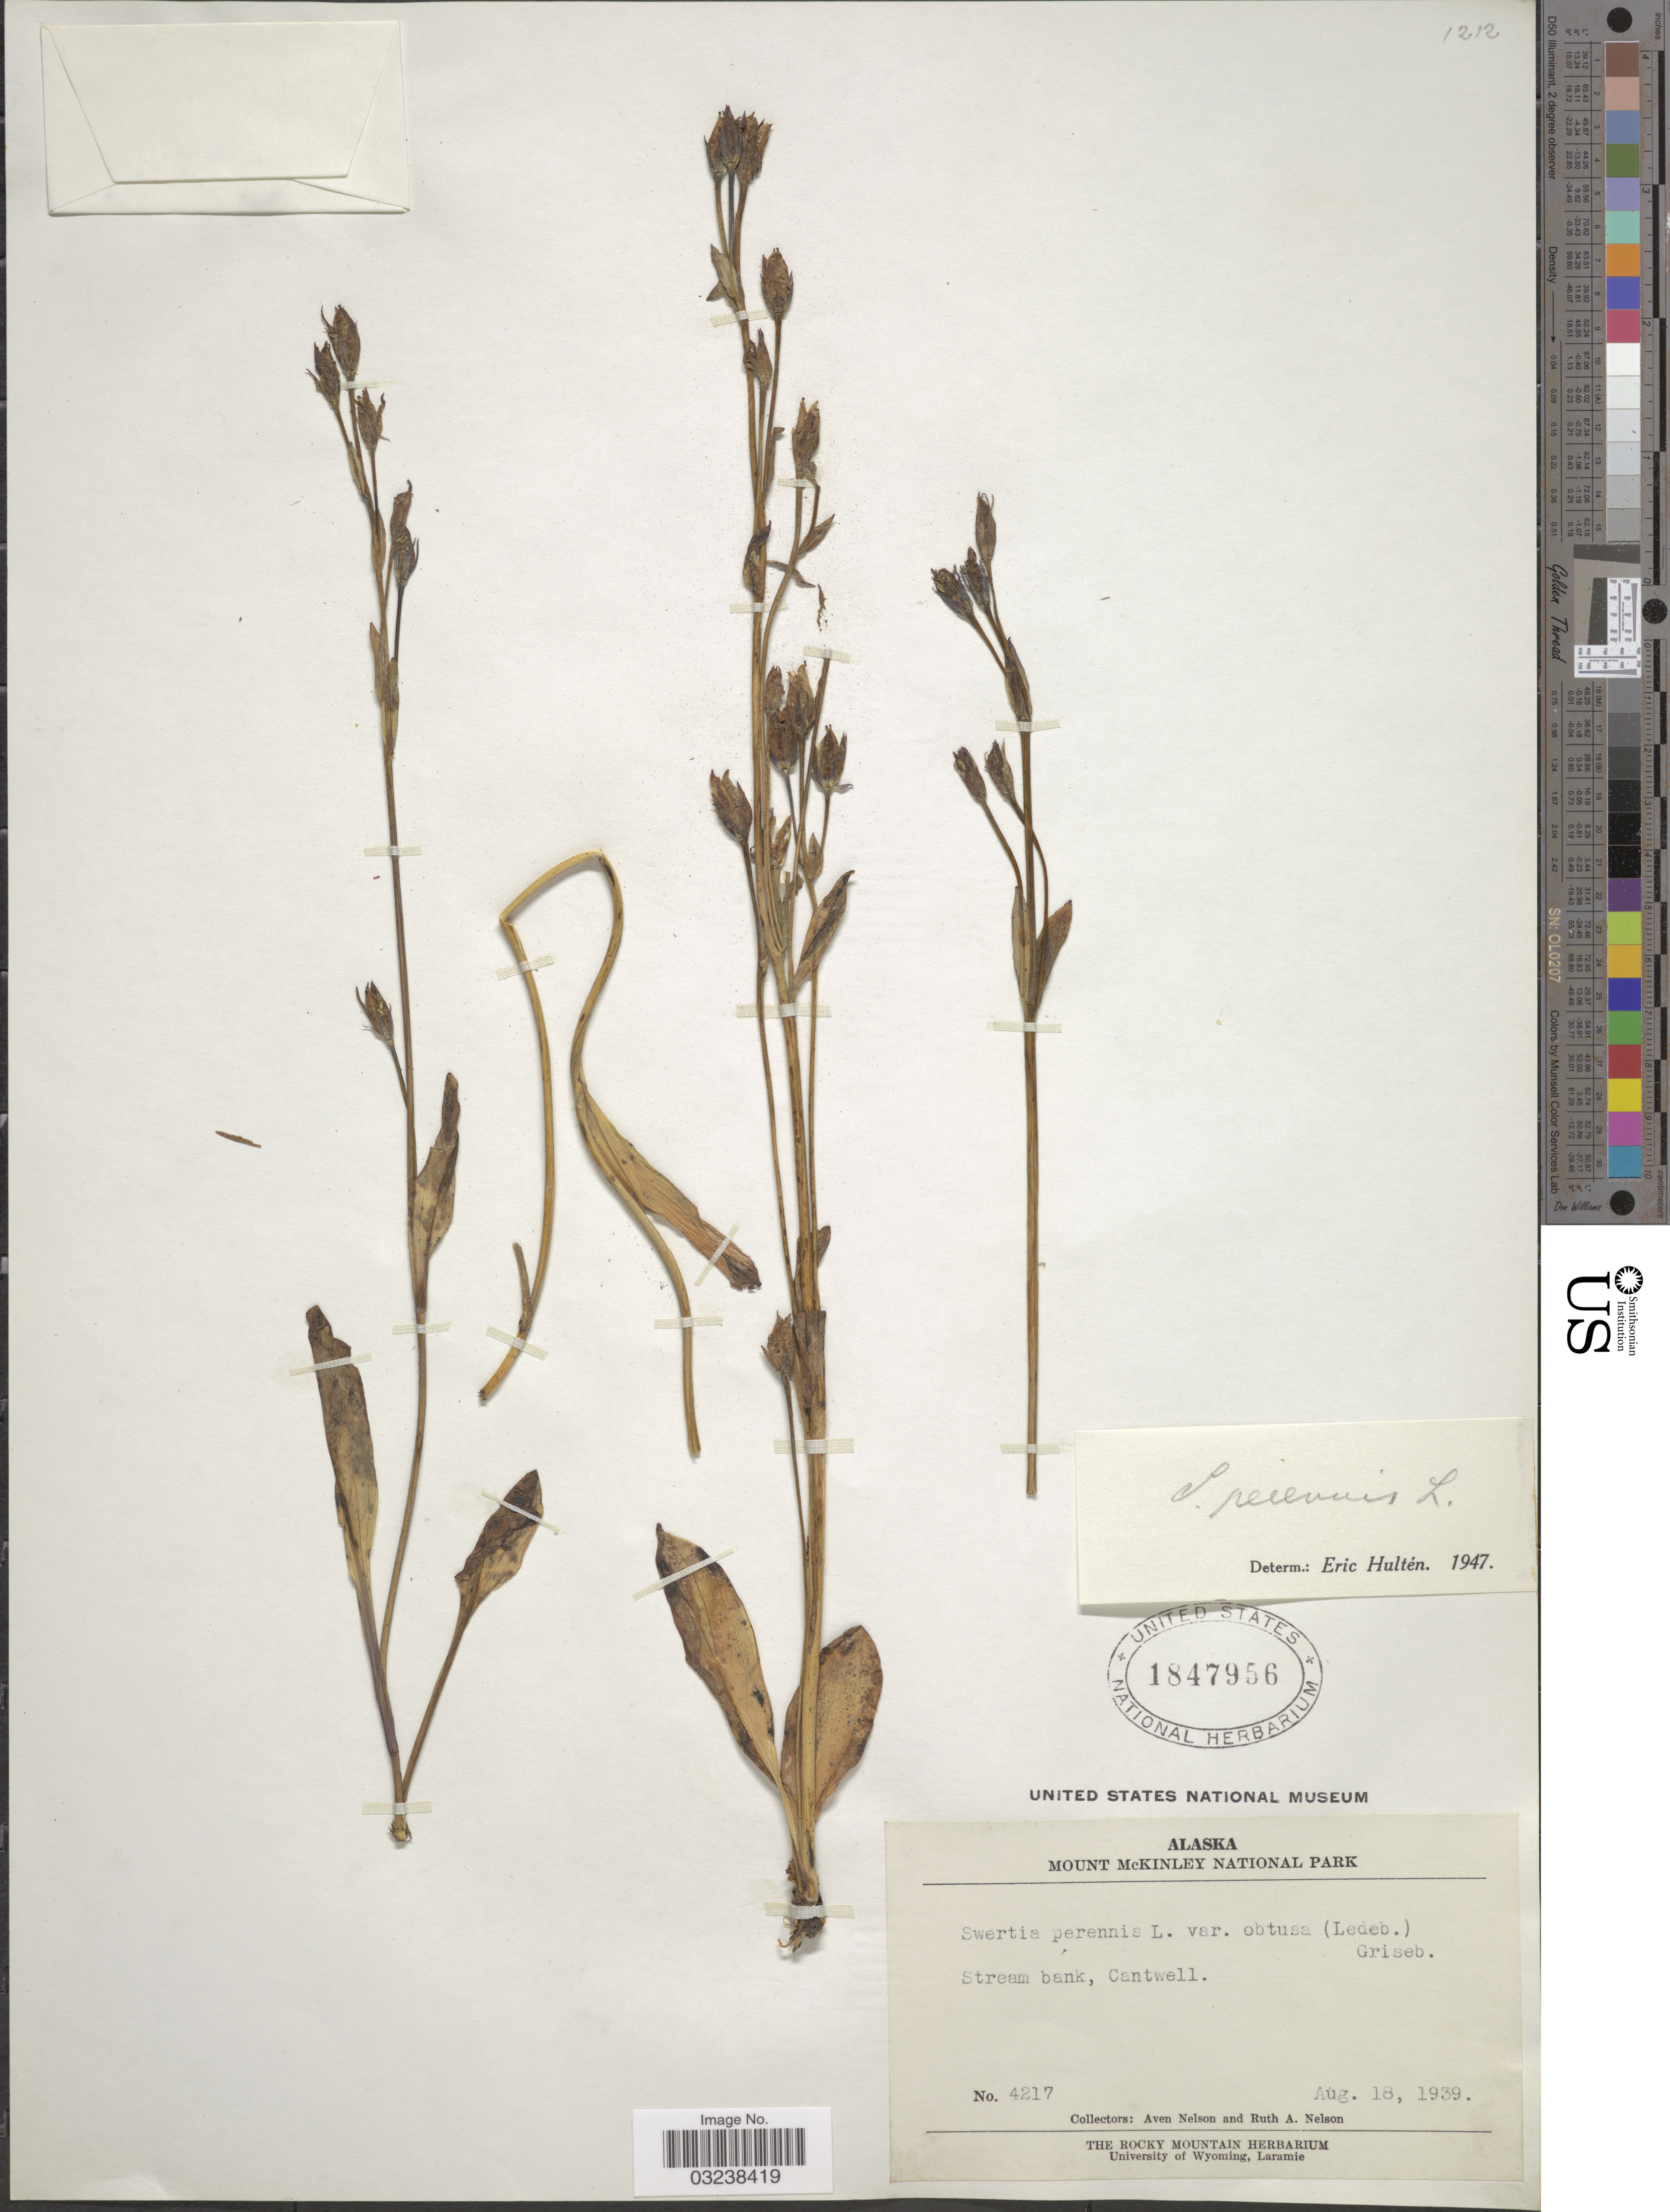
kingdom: Plantae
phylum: Tracheophyta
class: Magnoliopsida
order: Gentianales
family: Gentianaceae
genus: Swertia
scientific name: Swertia perennis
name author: L.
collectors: A. Nelson & R. A. Nelson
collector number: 4217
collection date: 1939-08-18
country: United States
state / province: Alaska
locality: Mount McKinley National Park. Stream bank, Cantwell.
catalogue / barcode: US 1847956